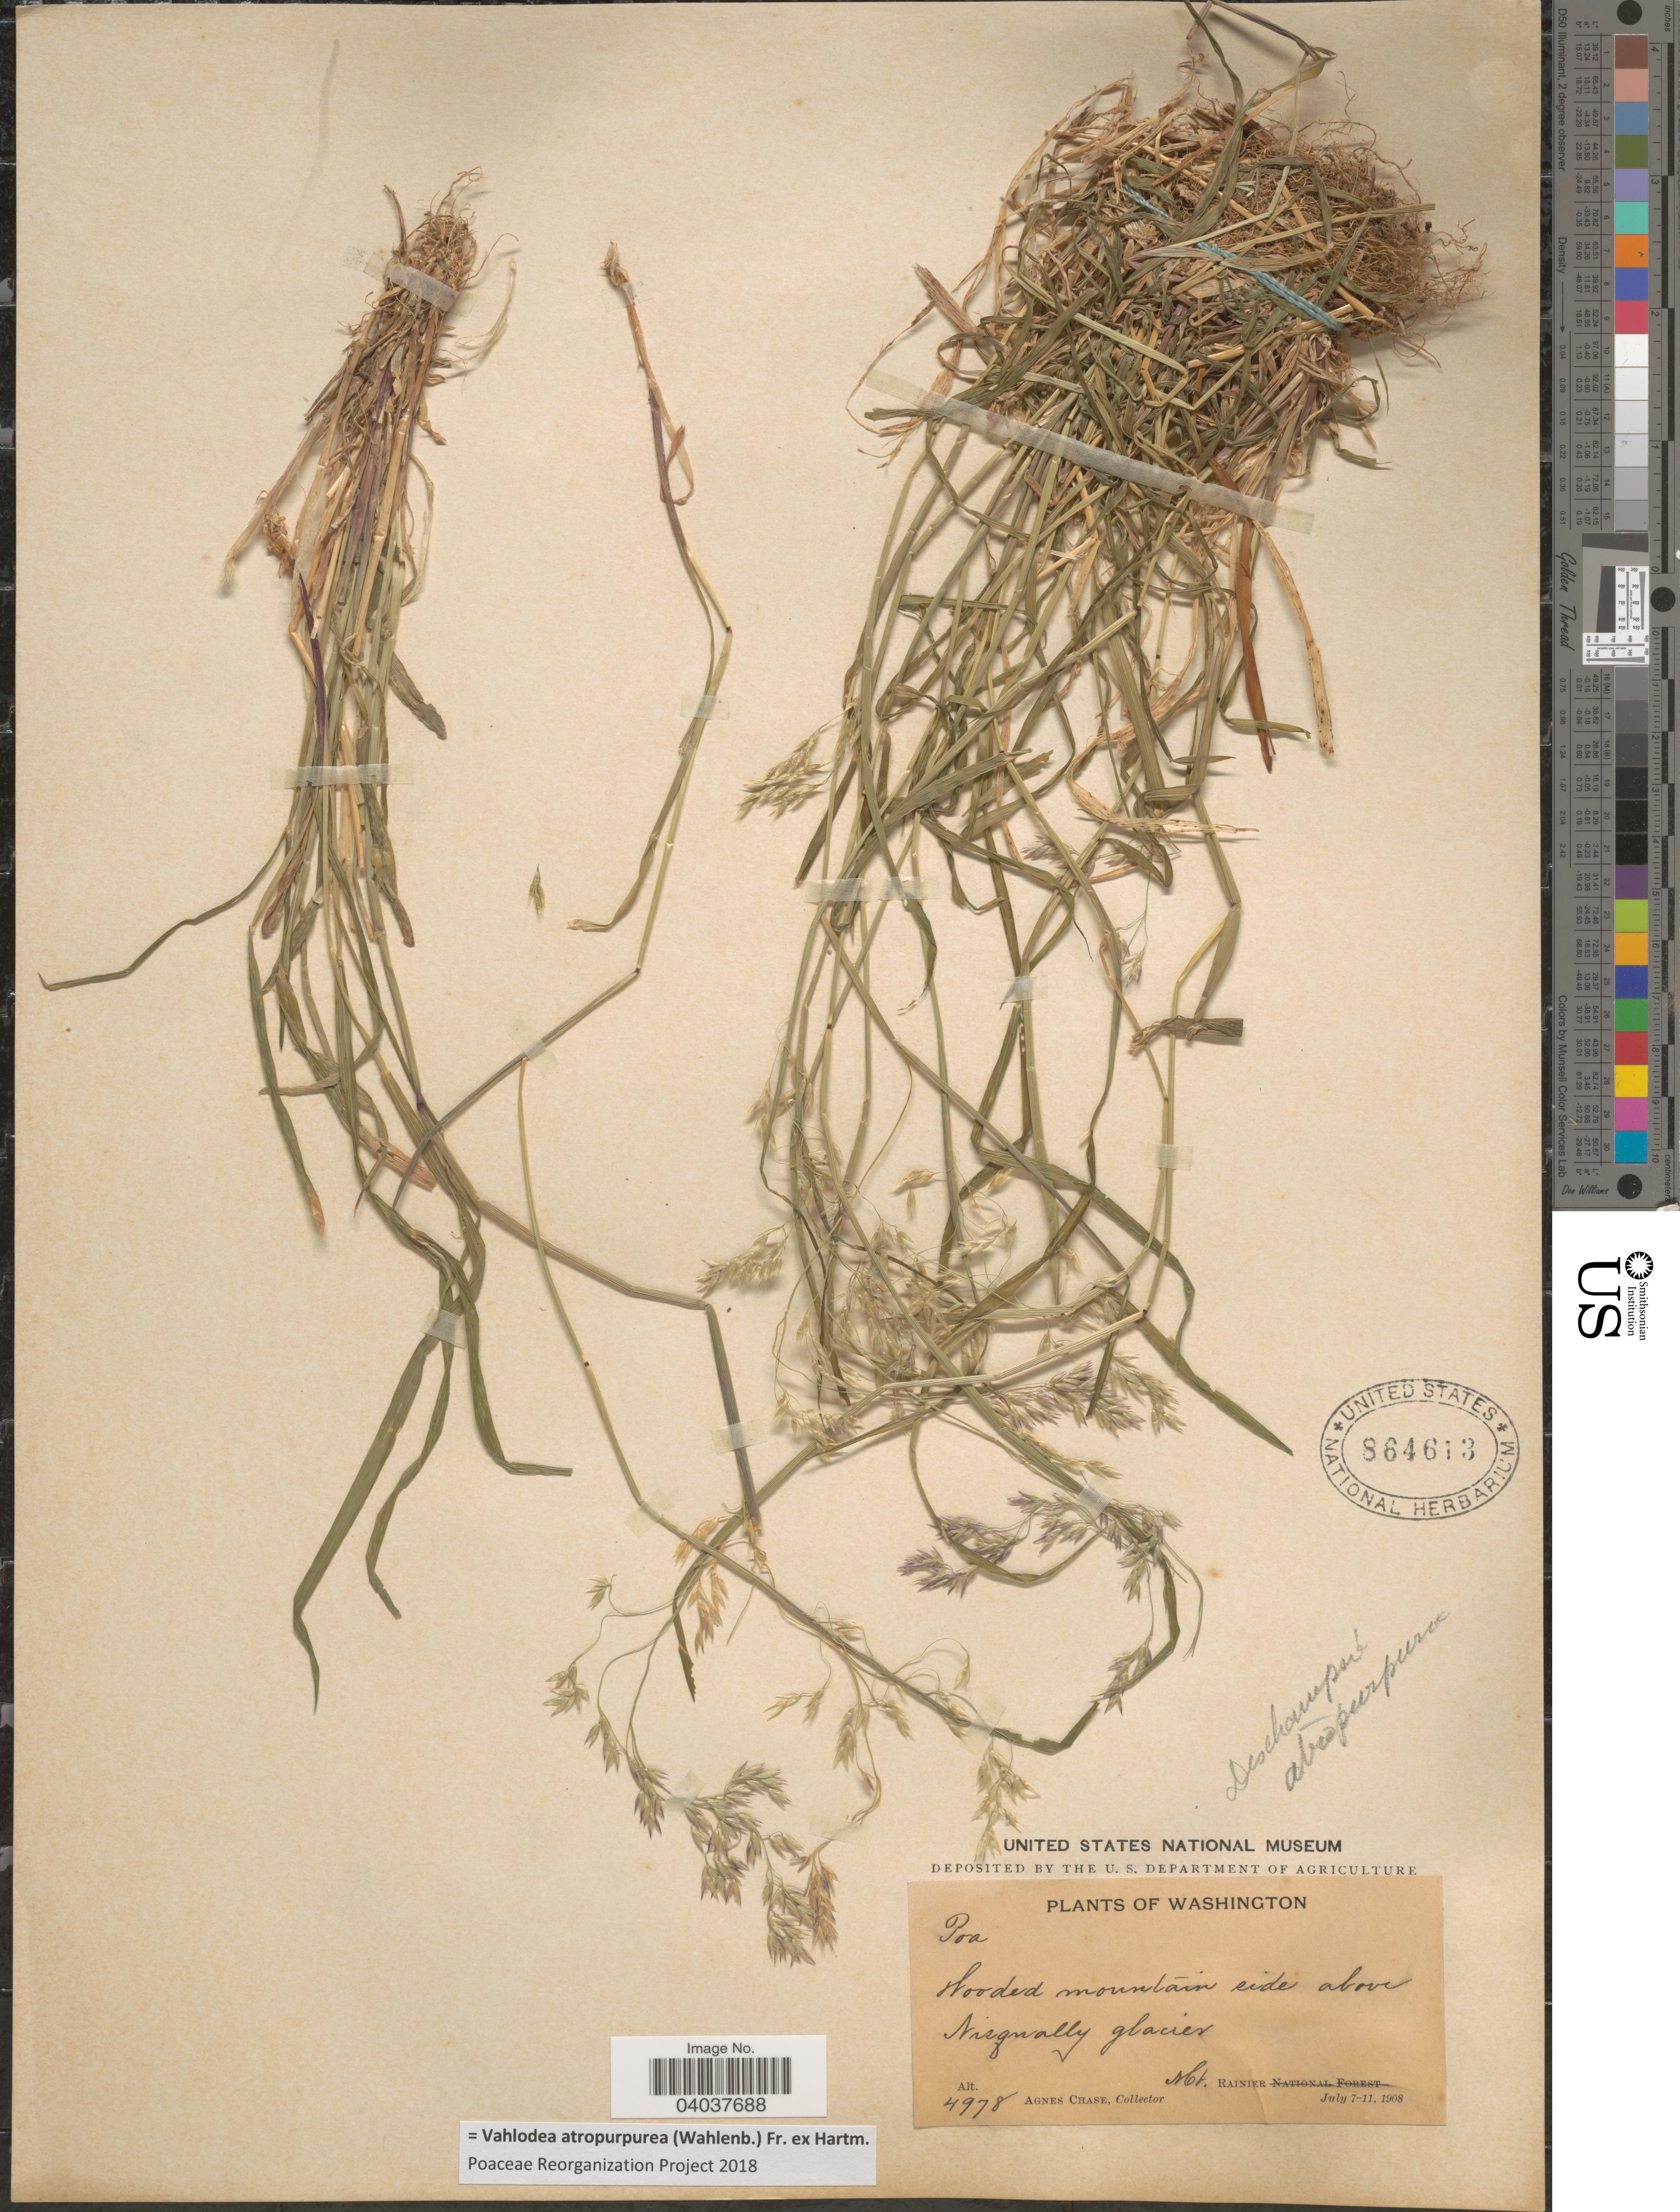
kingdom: Plantae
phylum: Tracheophyta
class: Liliopsida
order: Poales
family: Poaceae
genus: Vahlodea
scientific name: Vahlodea atropurpurea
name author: (Wahlenb.) Fr. ex Hartm.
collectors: A. Chase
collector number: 4978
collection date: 1908-07-07/1908-07-11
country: United States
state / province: Washington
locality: Wooded mountain side above Nisqually glacier. Mt. Rainier.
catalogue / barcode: US 864613